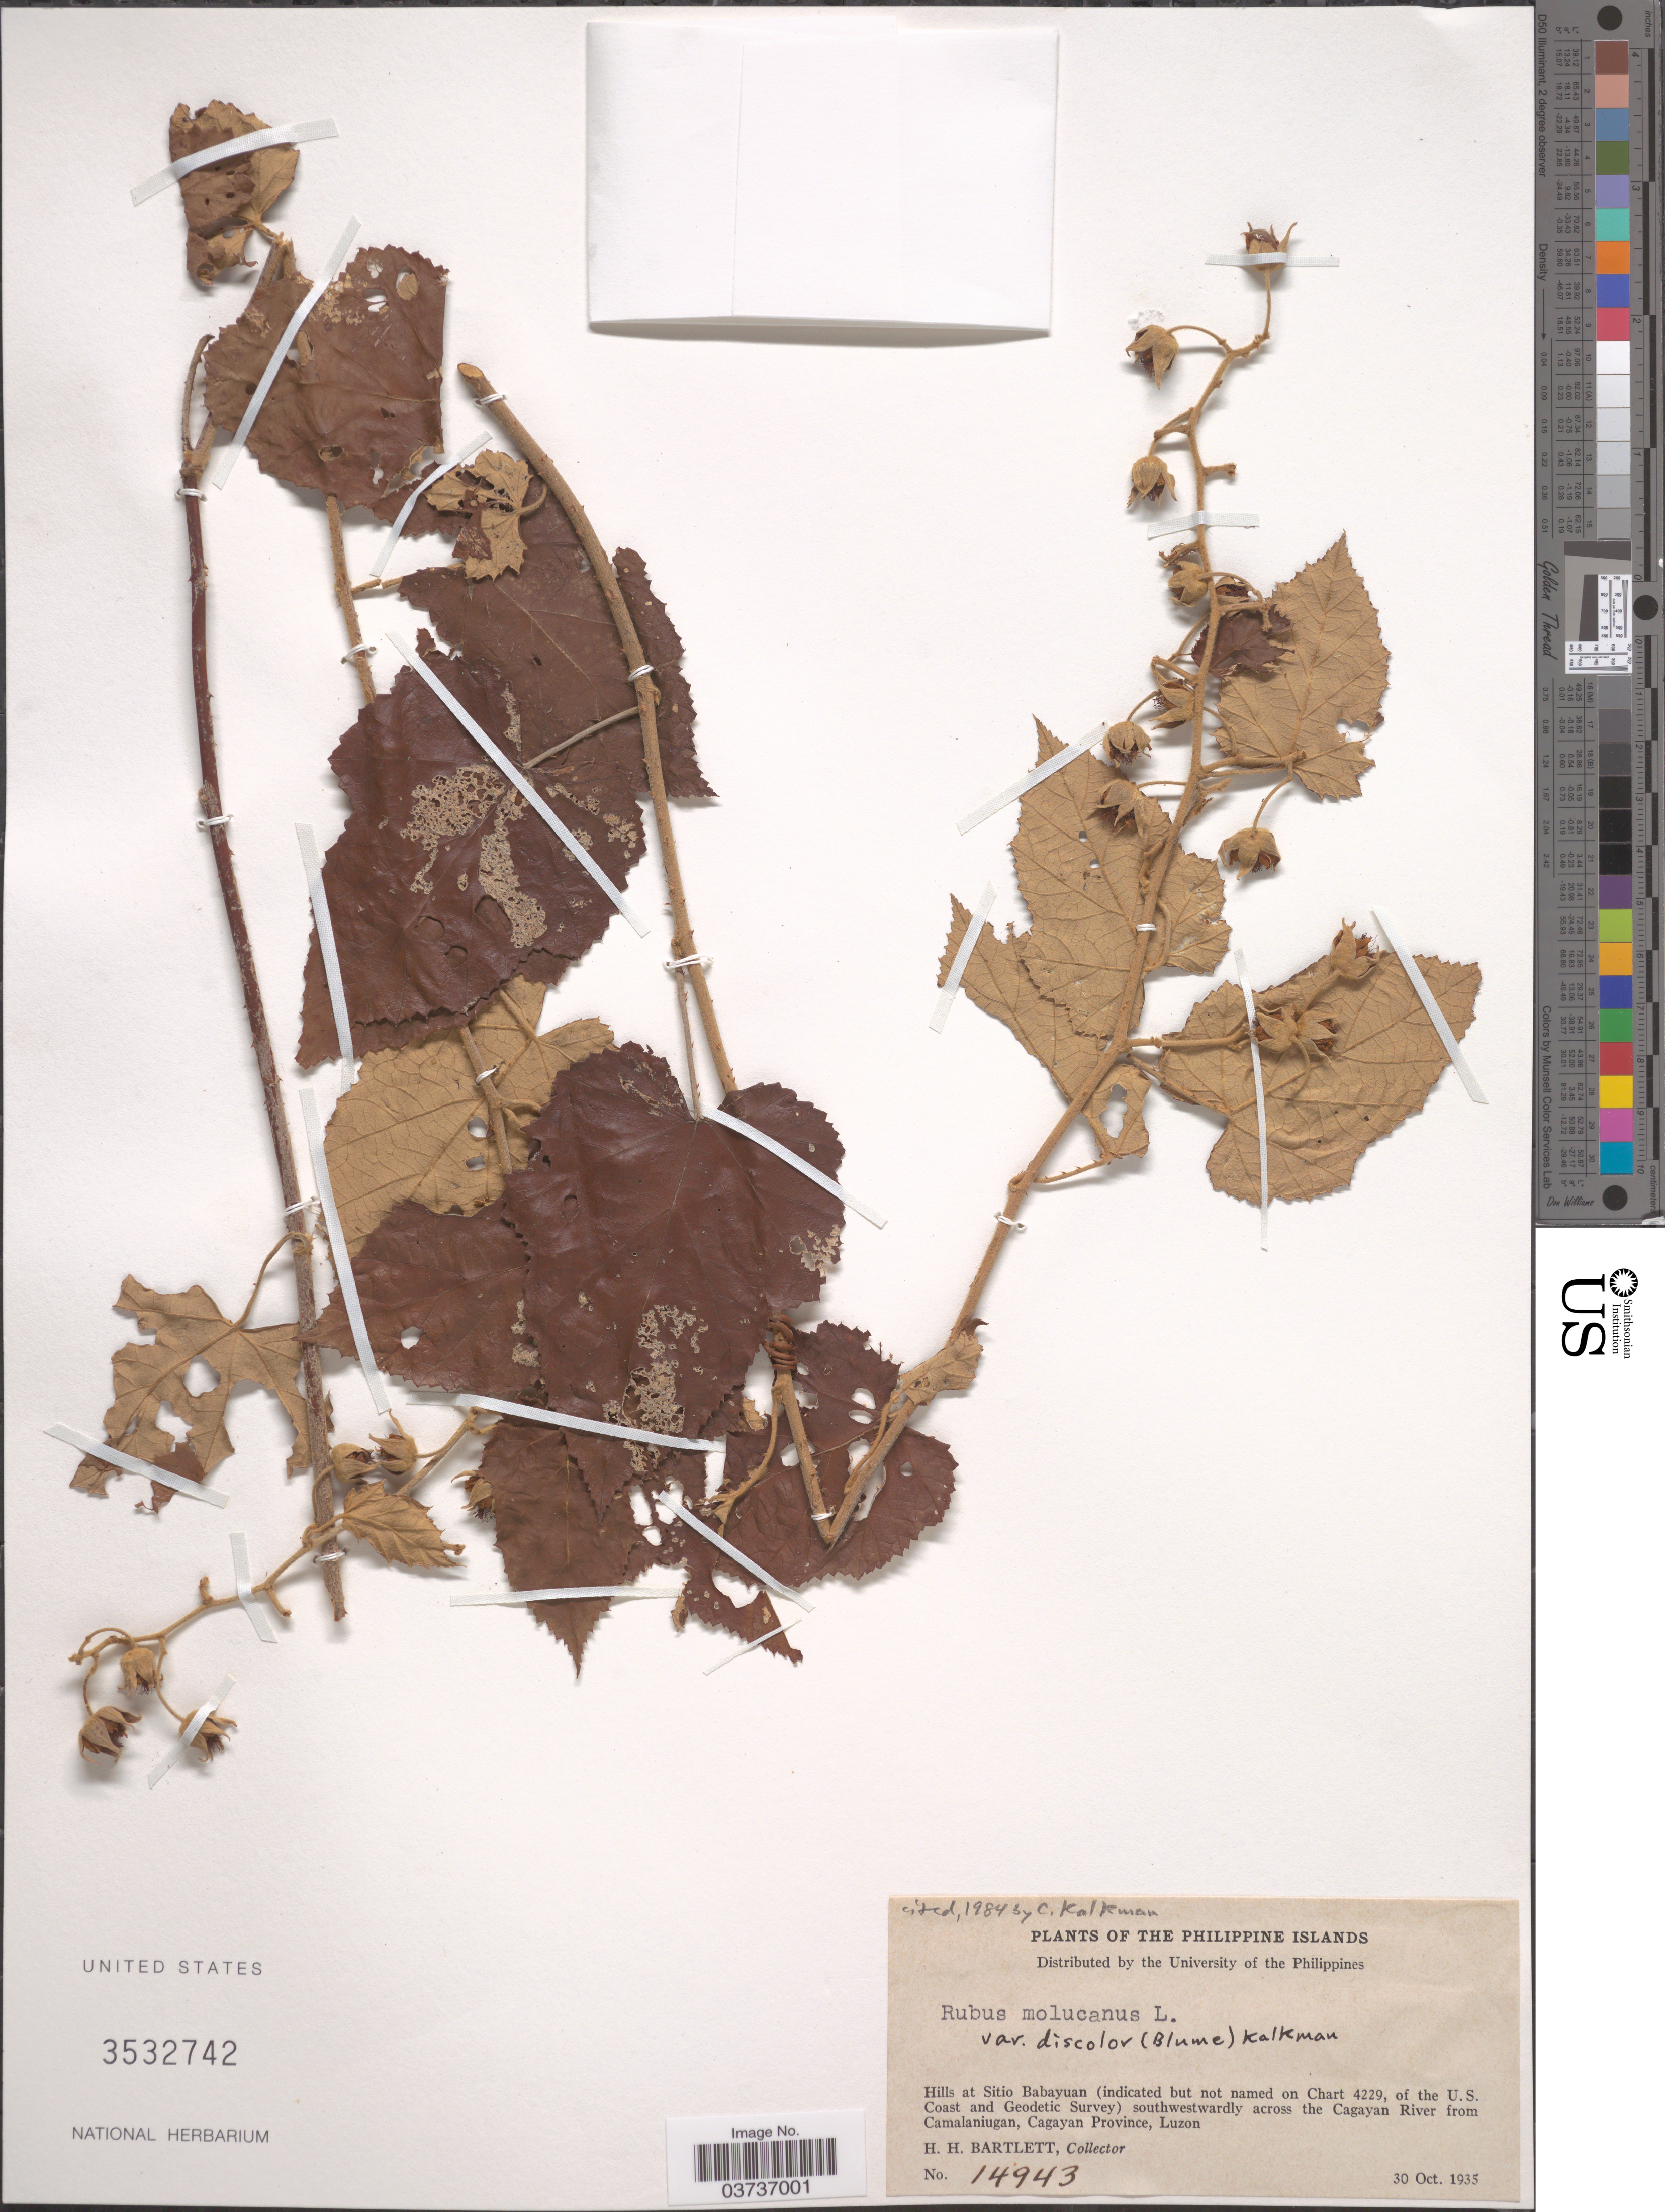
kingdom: Plantae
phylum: Tracheophyta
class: Magnoliopsida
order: Rosales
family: Rosaceae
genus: Rubus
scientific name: Rubus moluccanus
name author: L.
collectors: H. H. Bartlett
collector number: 14943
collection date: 1935-10-30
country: Philippines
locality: Hills at Sitio Babayuan southwestwardly across the Cagayan River from Camalaniugan, Cagayan Province, Luzon.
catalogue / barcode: US 3532742